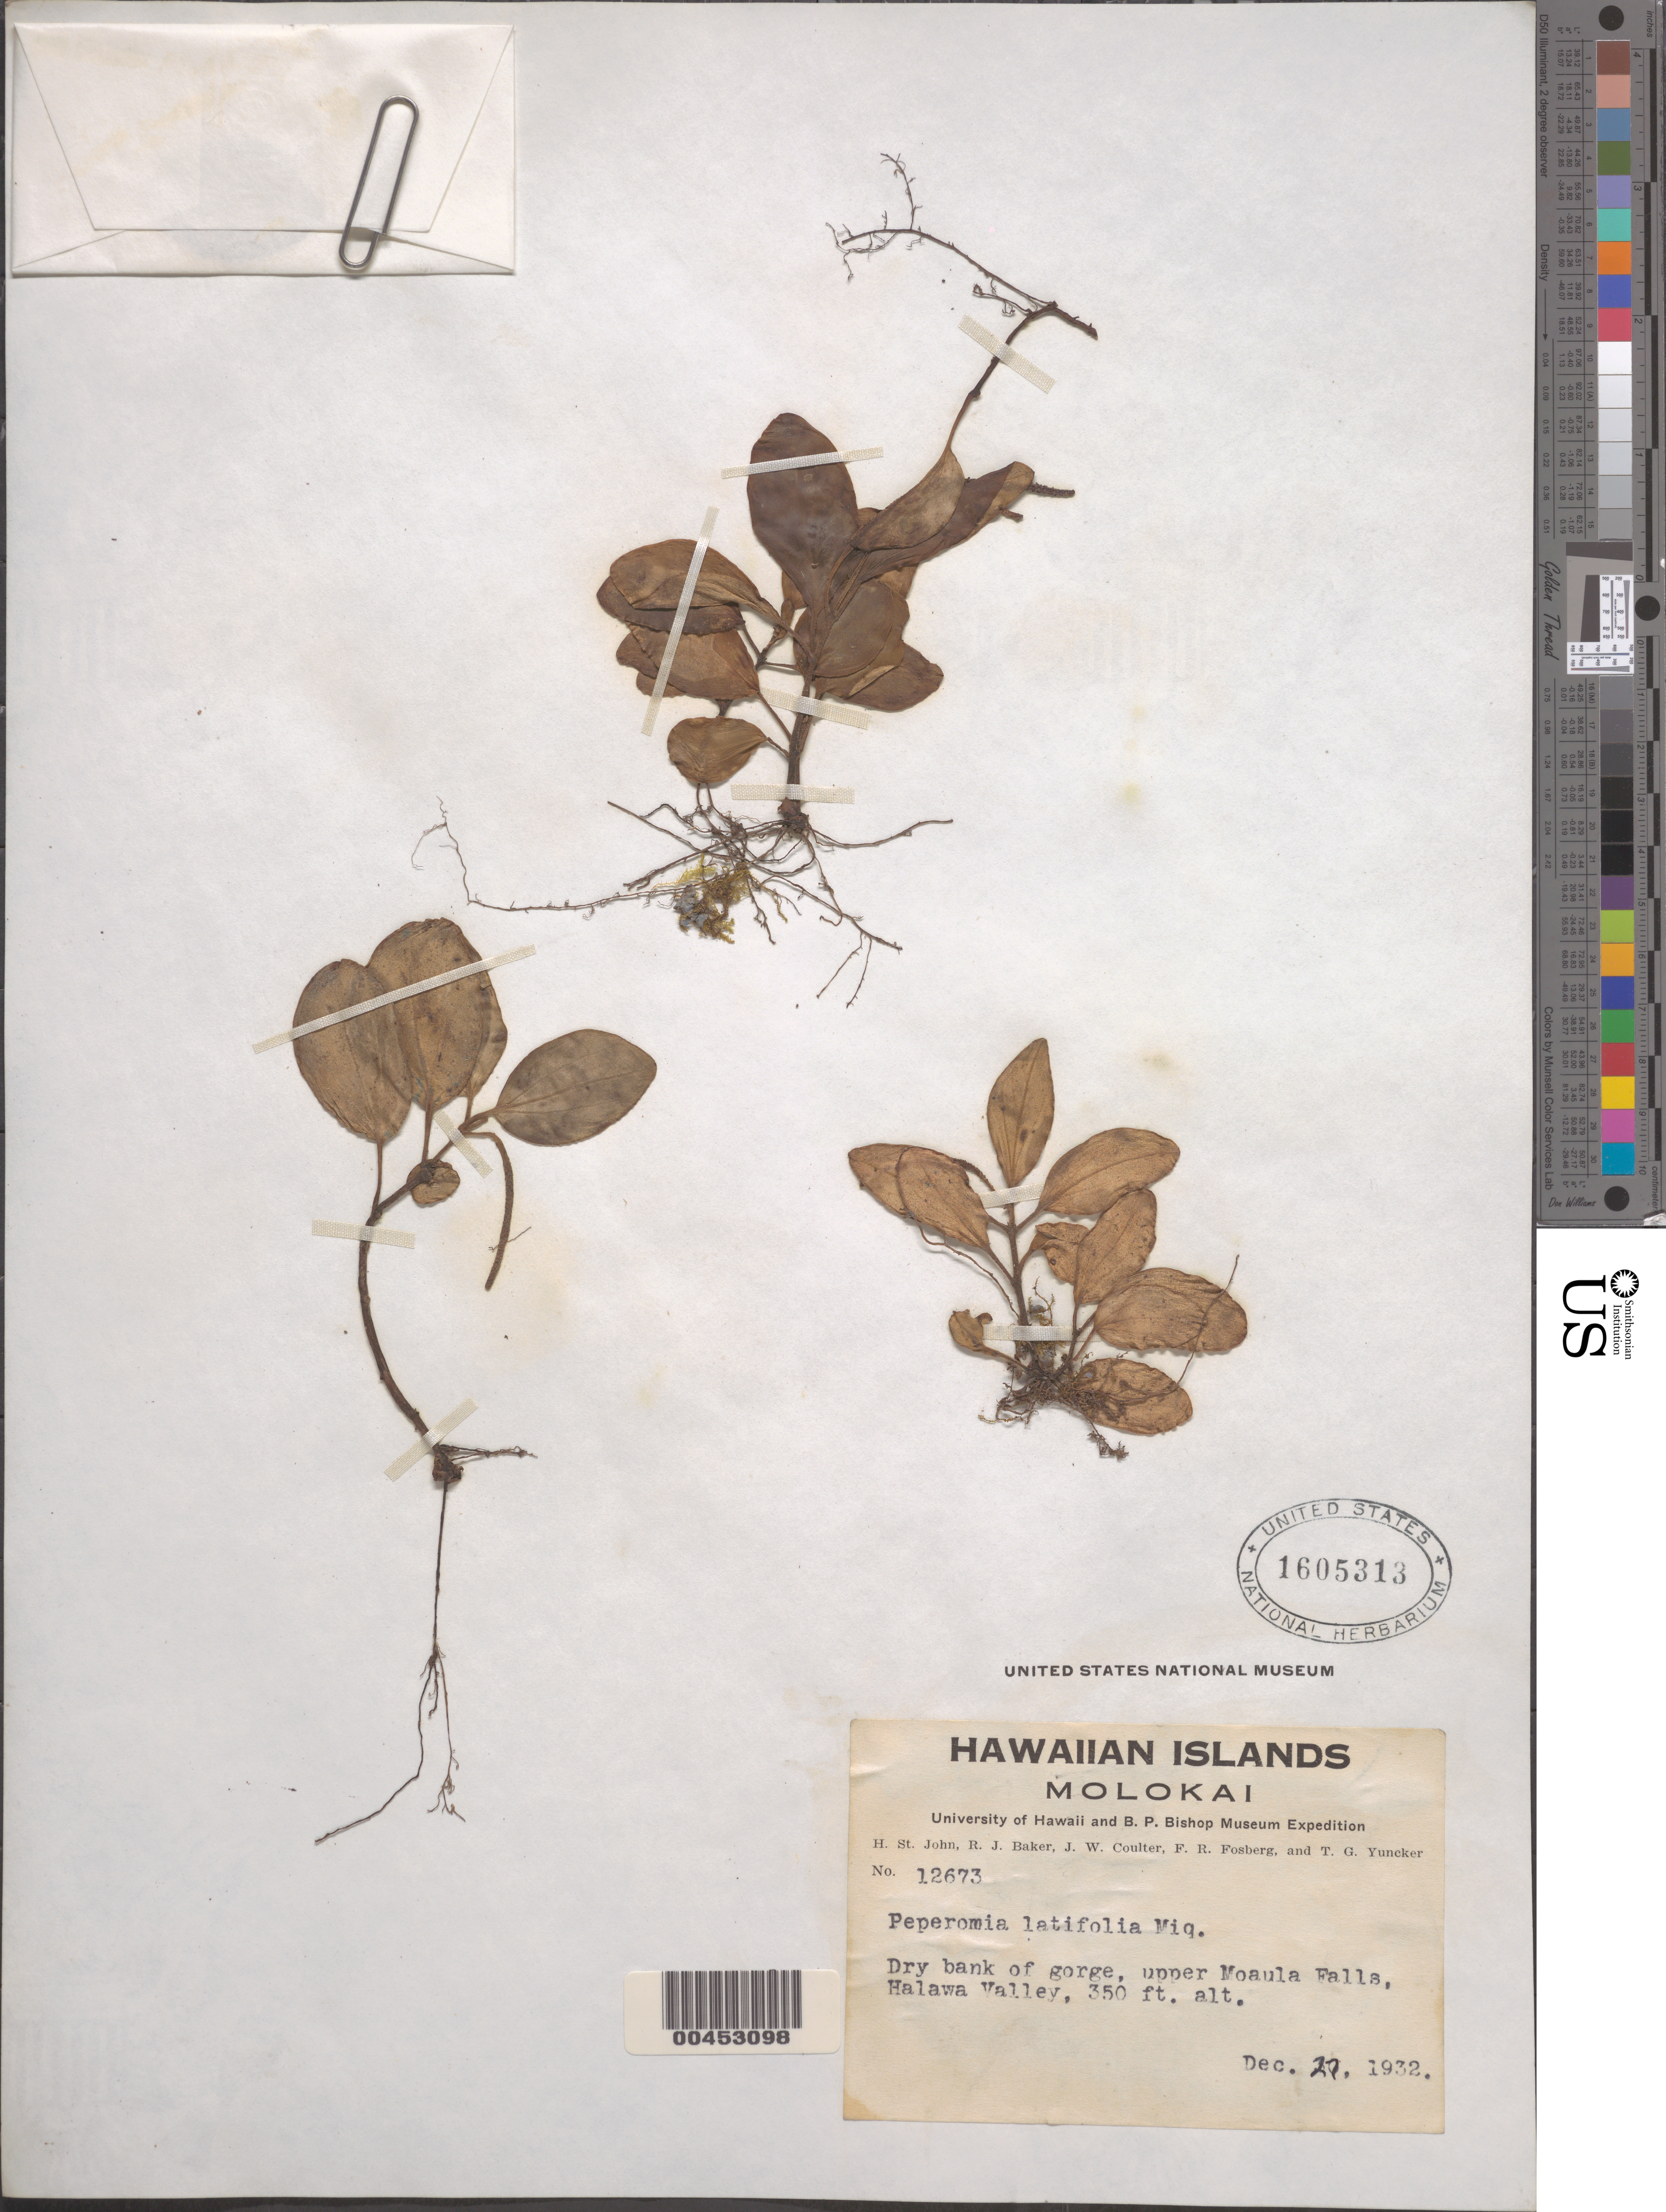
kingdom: Plantae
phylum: Tracheophyta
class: Magnoliopsida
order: Piperales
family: Piperaceae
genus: Peperomia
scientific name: Peperomia latifolia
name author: Miq.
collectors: H. St. John, R. J. Baker, J. W. Coulter & F. R. Fosberg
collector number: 12673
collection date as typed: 27 Dec 1932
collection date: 1932-12-27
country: United States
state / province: Hawaii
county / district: Maui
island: Moloka'i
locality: Upper Moaula Falls, Halawa Valley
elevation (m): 107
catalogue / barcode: US 1605313